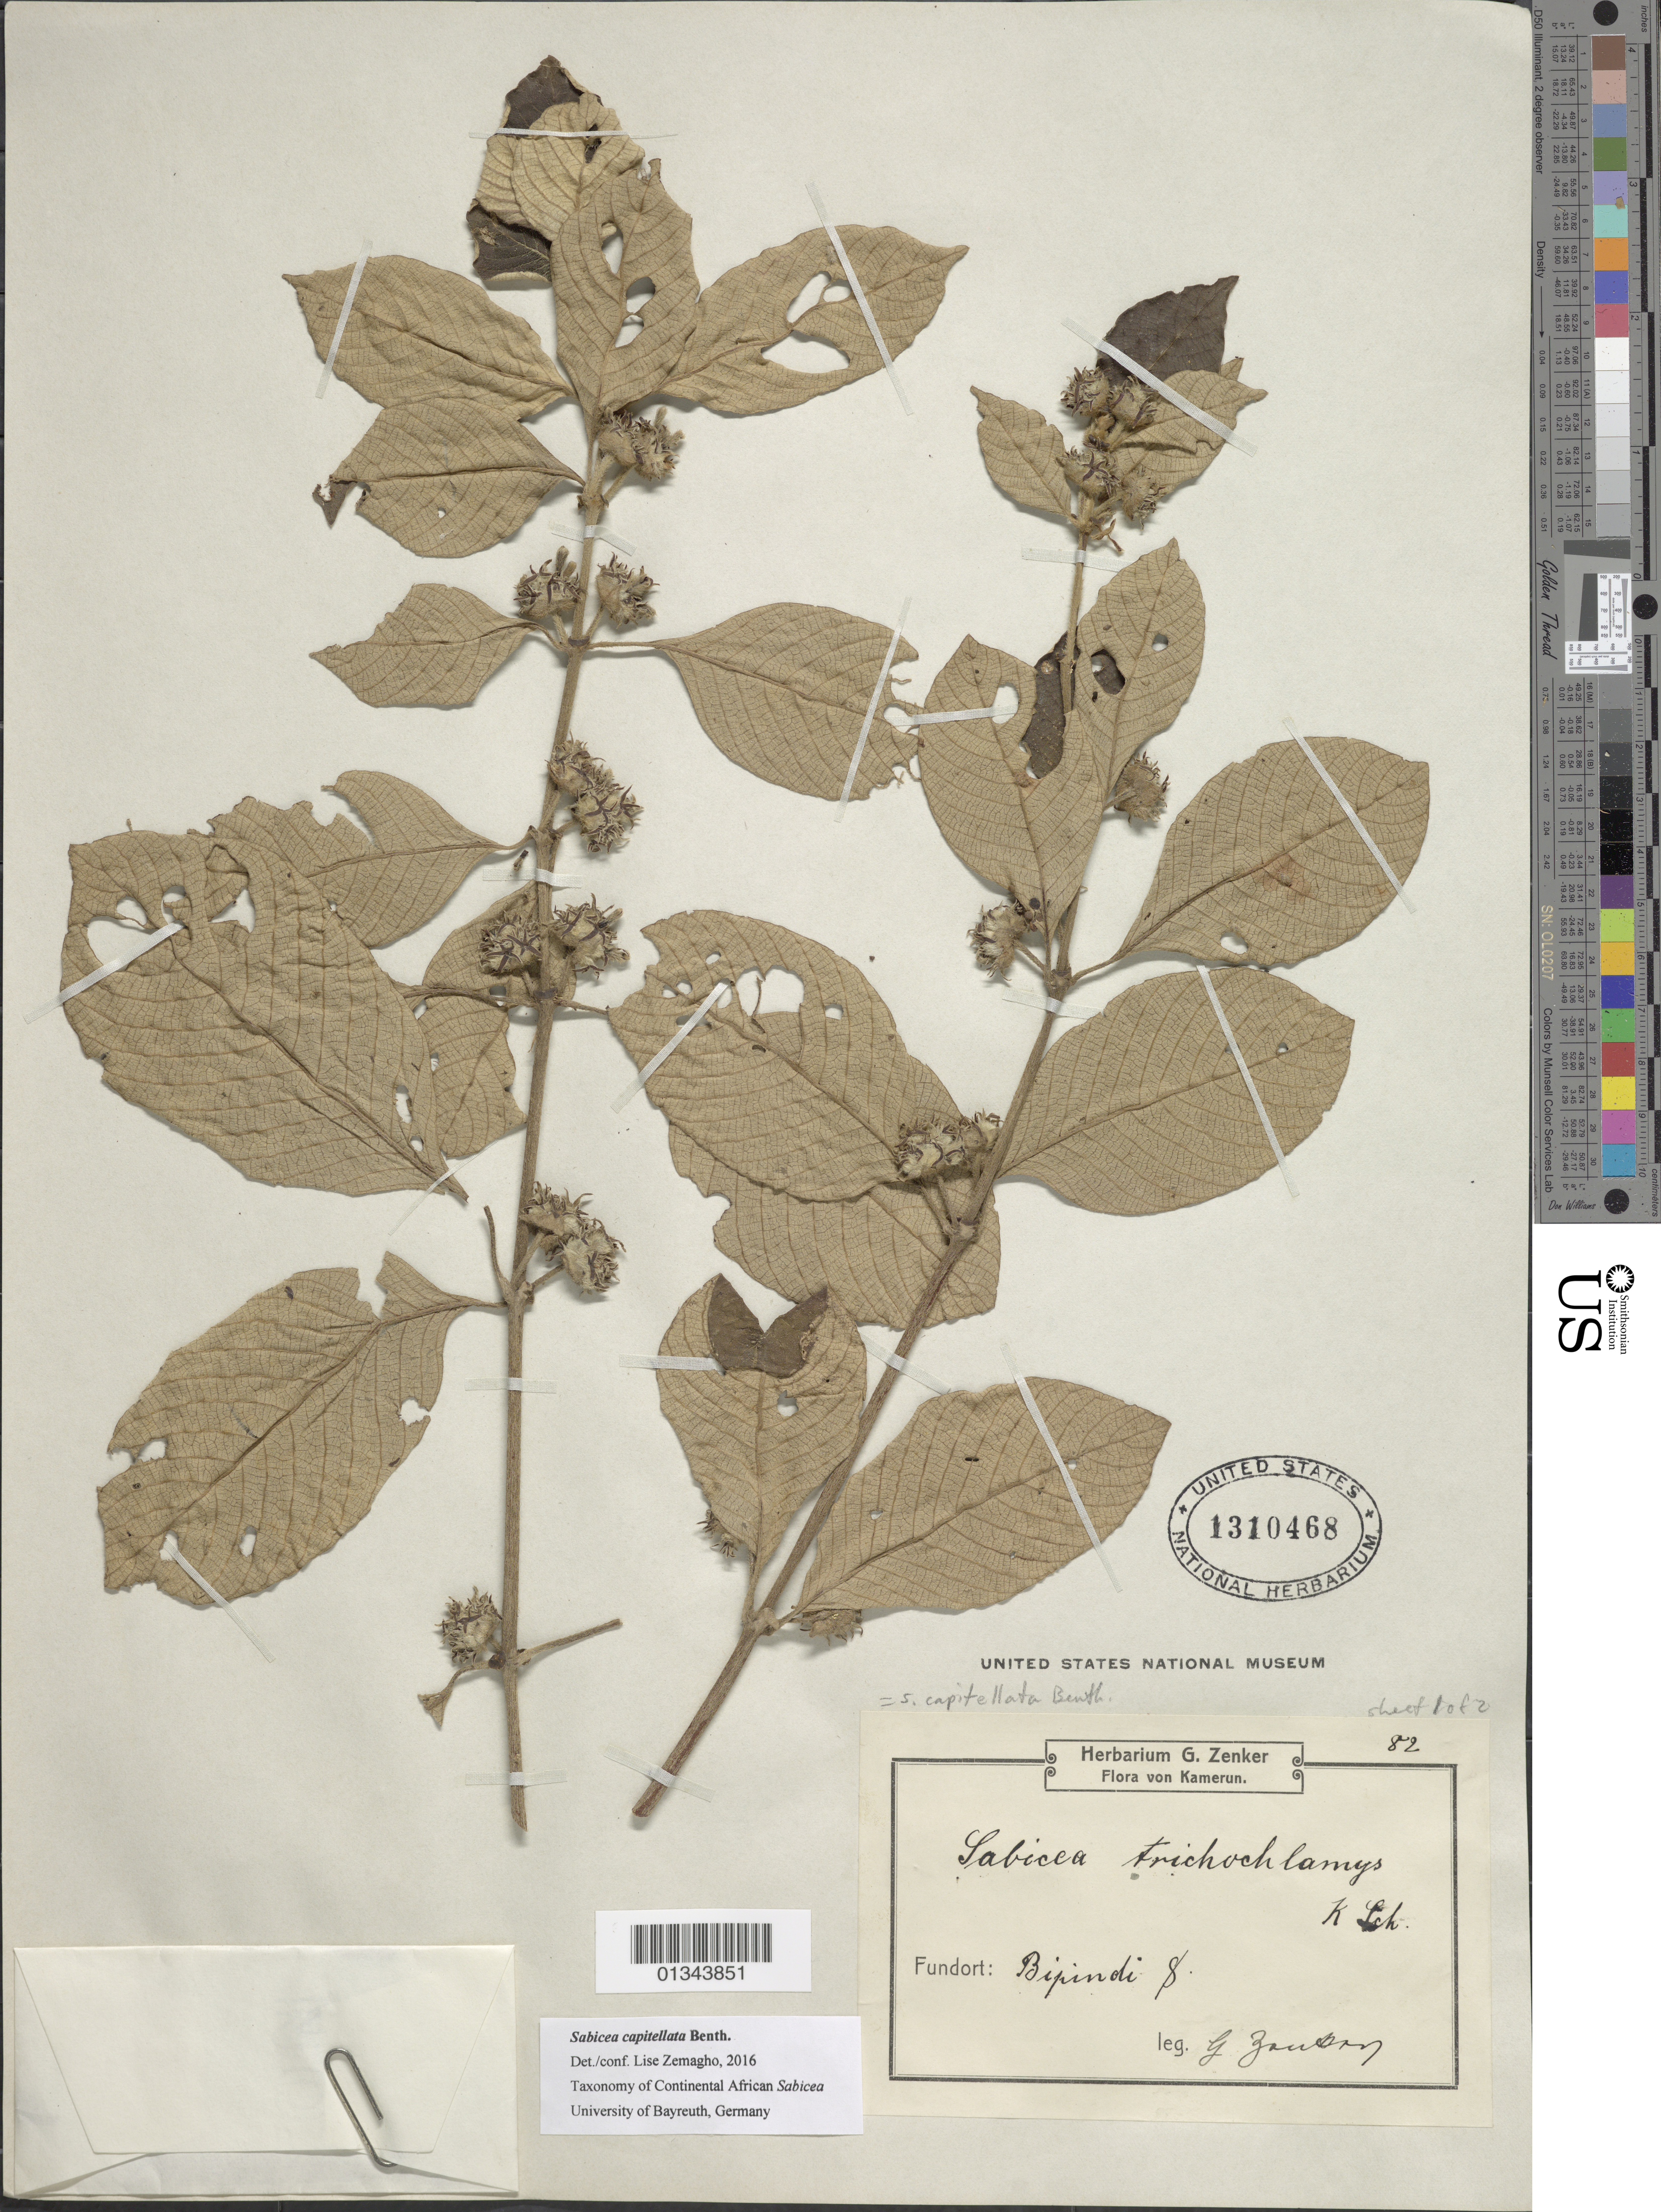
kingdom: Plantae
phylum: Tracheophyta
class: Magnoliopsida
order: Gentianales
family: Rubiaceae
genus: Sabicea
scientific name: Sabicea capitellata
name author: Benth.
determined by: Zemagho, Lise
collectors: G. A. Zenker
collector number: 82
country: Cameroon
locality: Bipindi.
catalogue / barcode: US 1310468